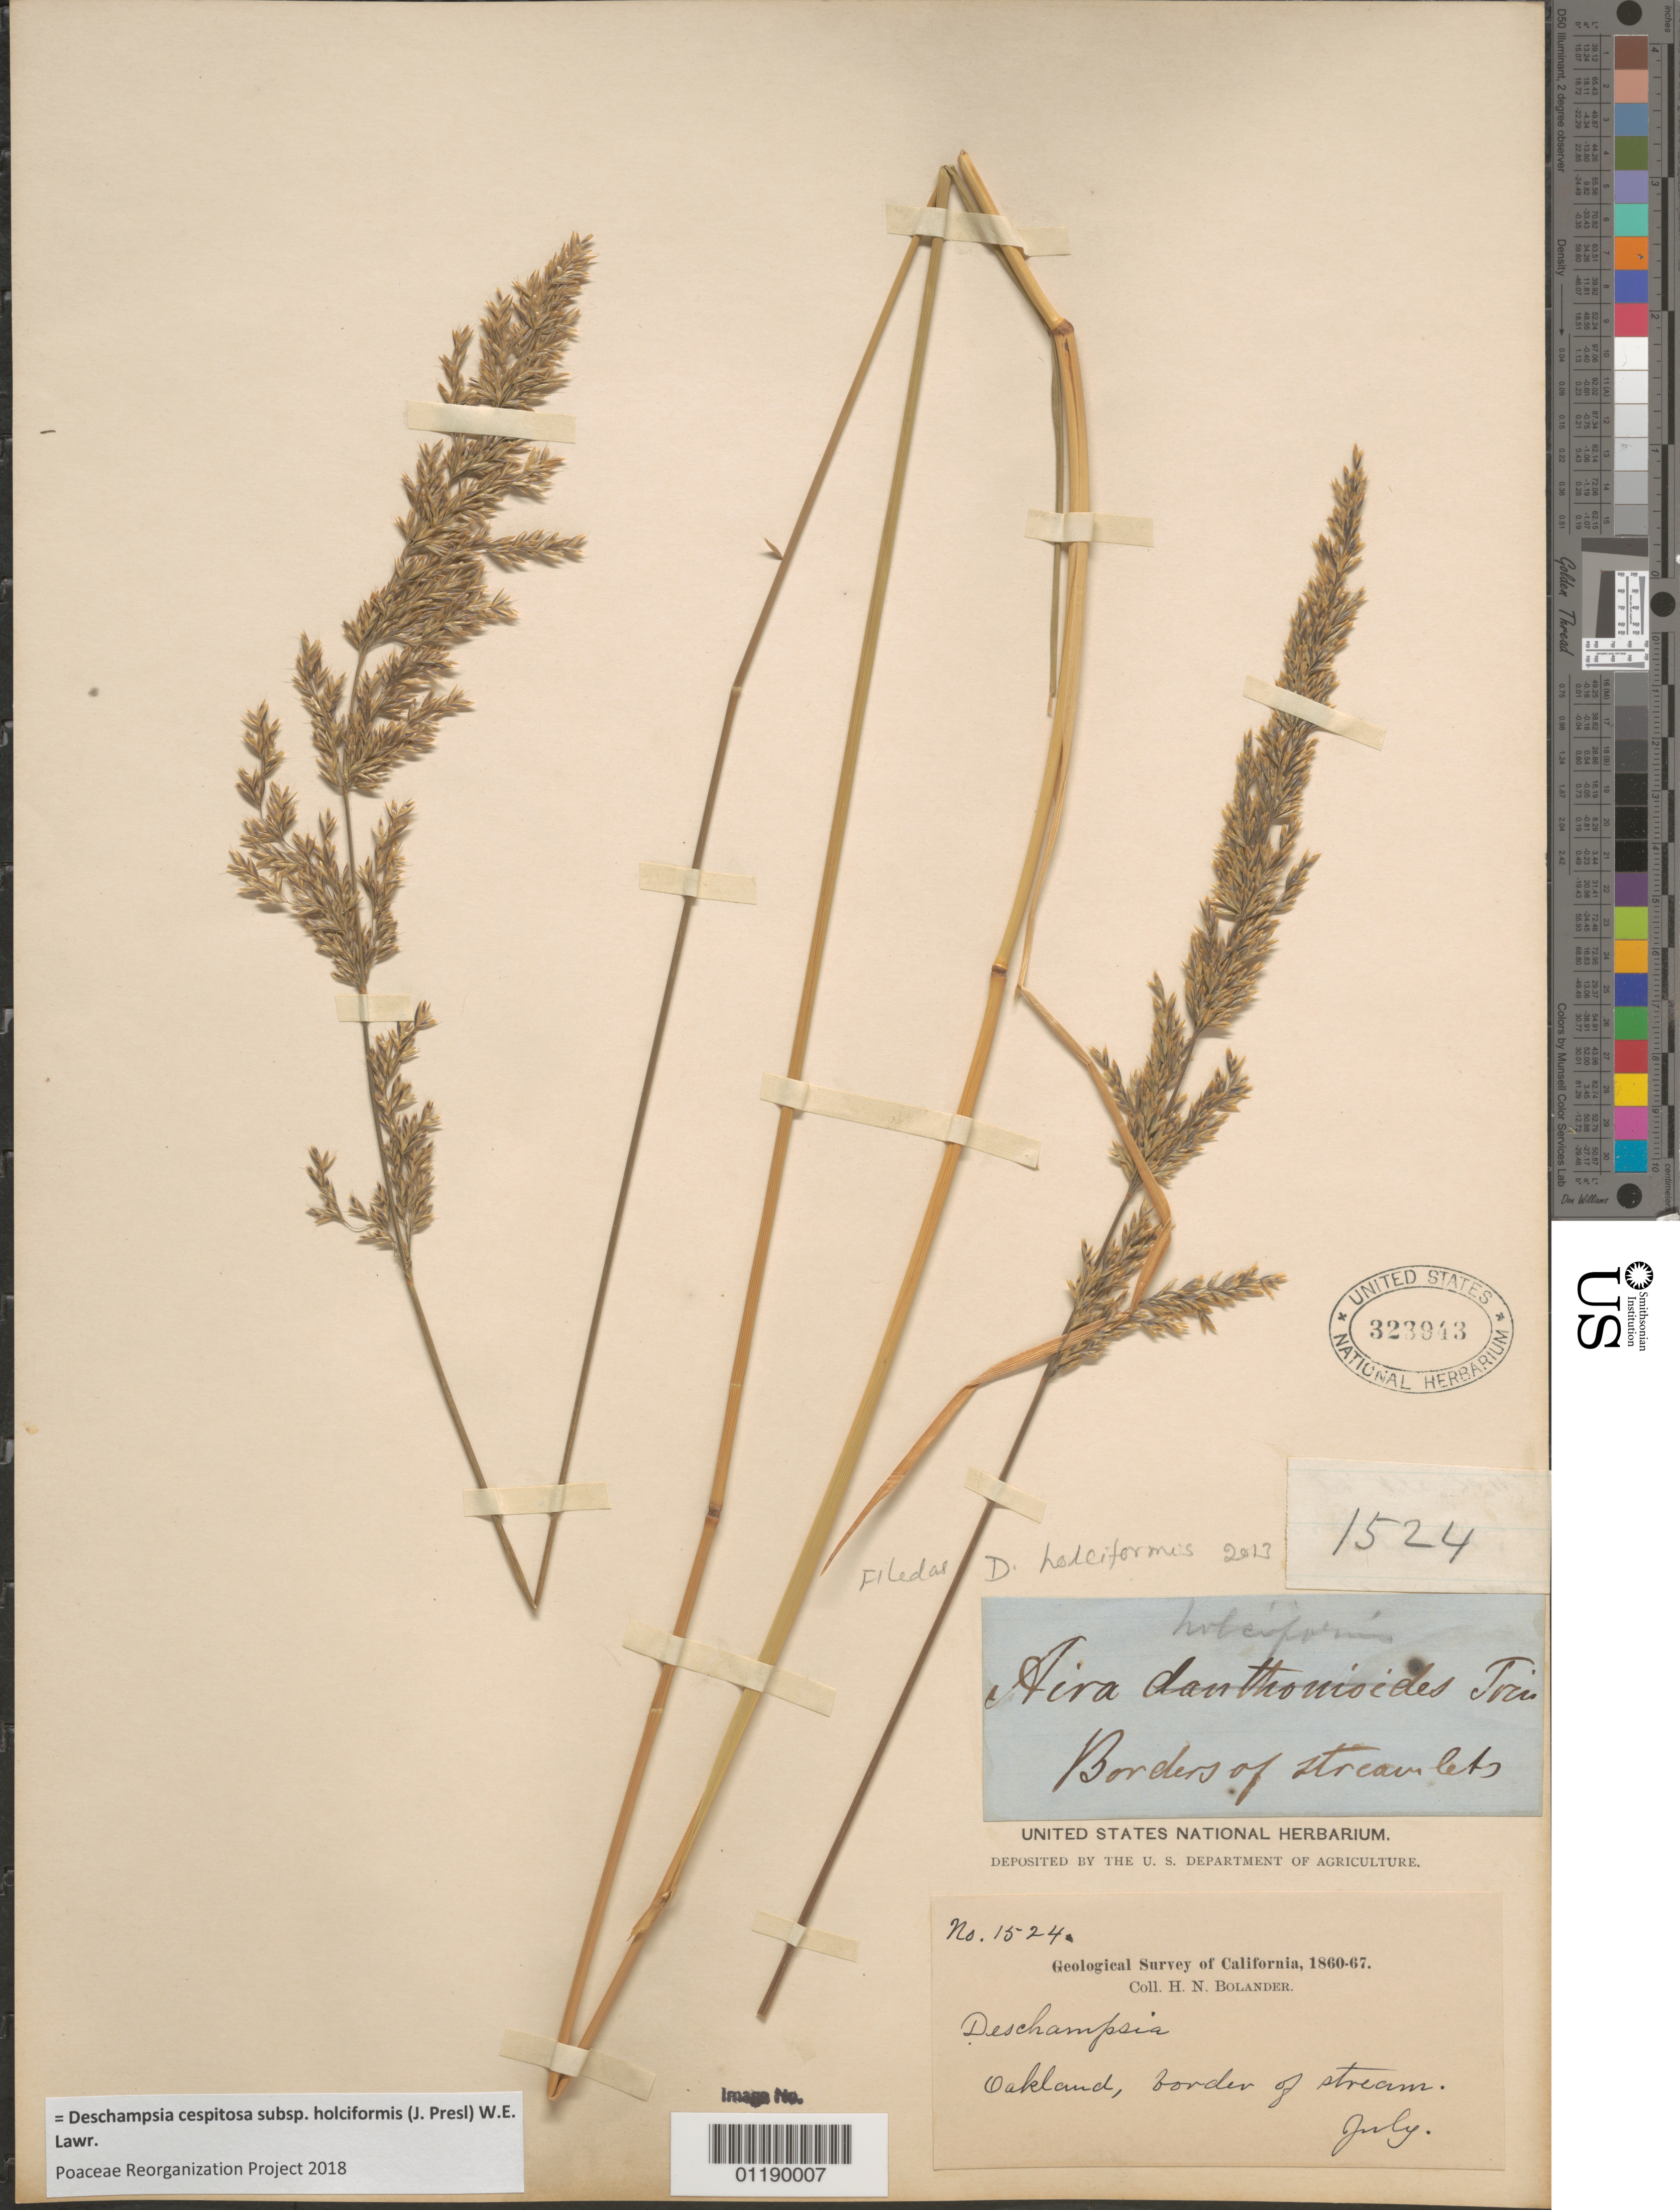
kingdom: Plantae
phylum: Tracheophyta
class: Liliopsida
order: Poales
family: Poaceae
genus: Deschampsia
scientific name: Deschampsia cespitosa subsp. holciformis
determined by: Poaceae Reorganization Project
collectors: H. Bolander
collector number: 1524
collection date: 1860-07/1867-07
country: United States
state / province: California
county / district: Alameda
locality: Oakland.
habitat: Border of stream.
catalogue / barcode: US 323943